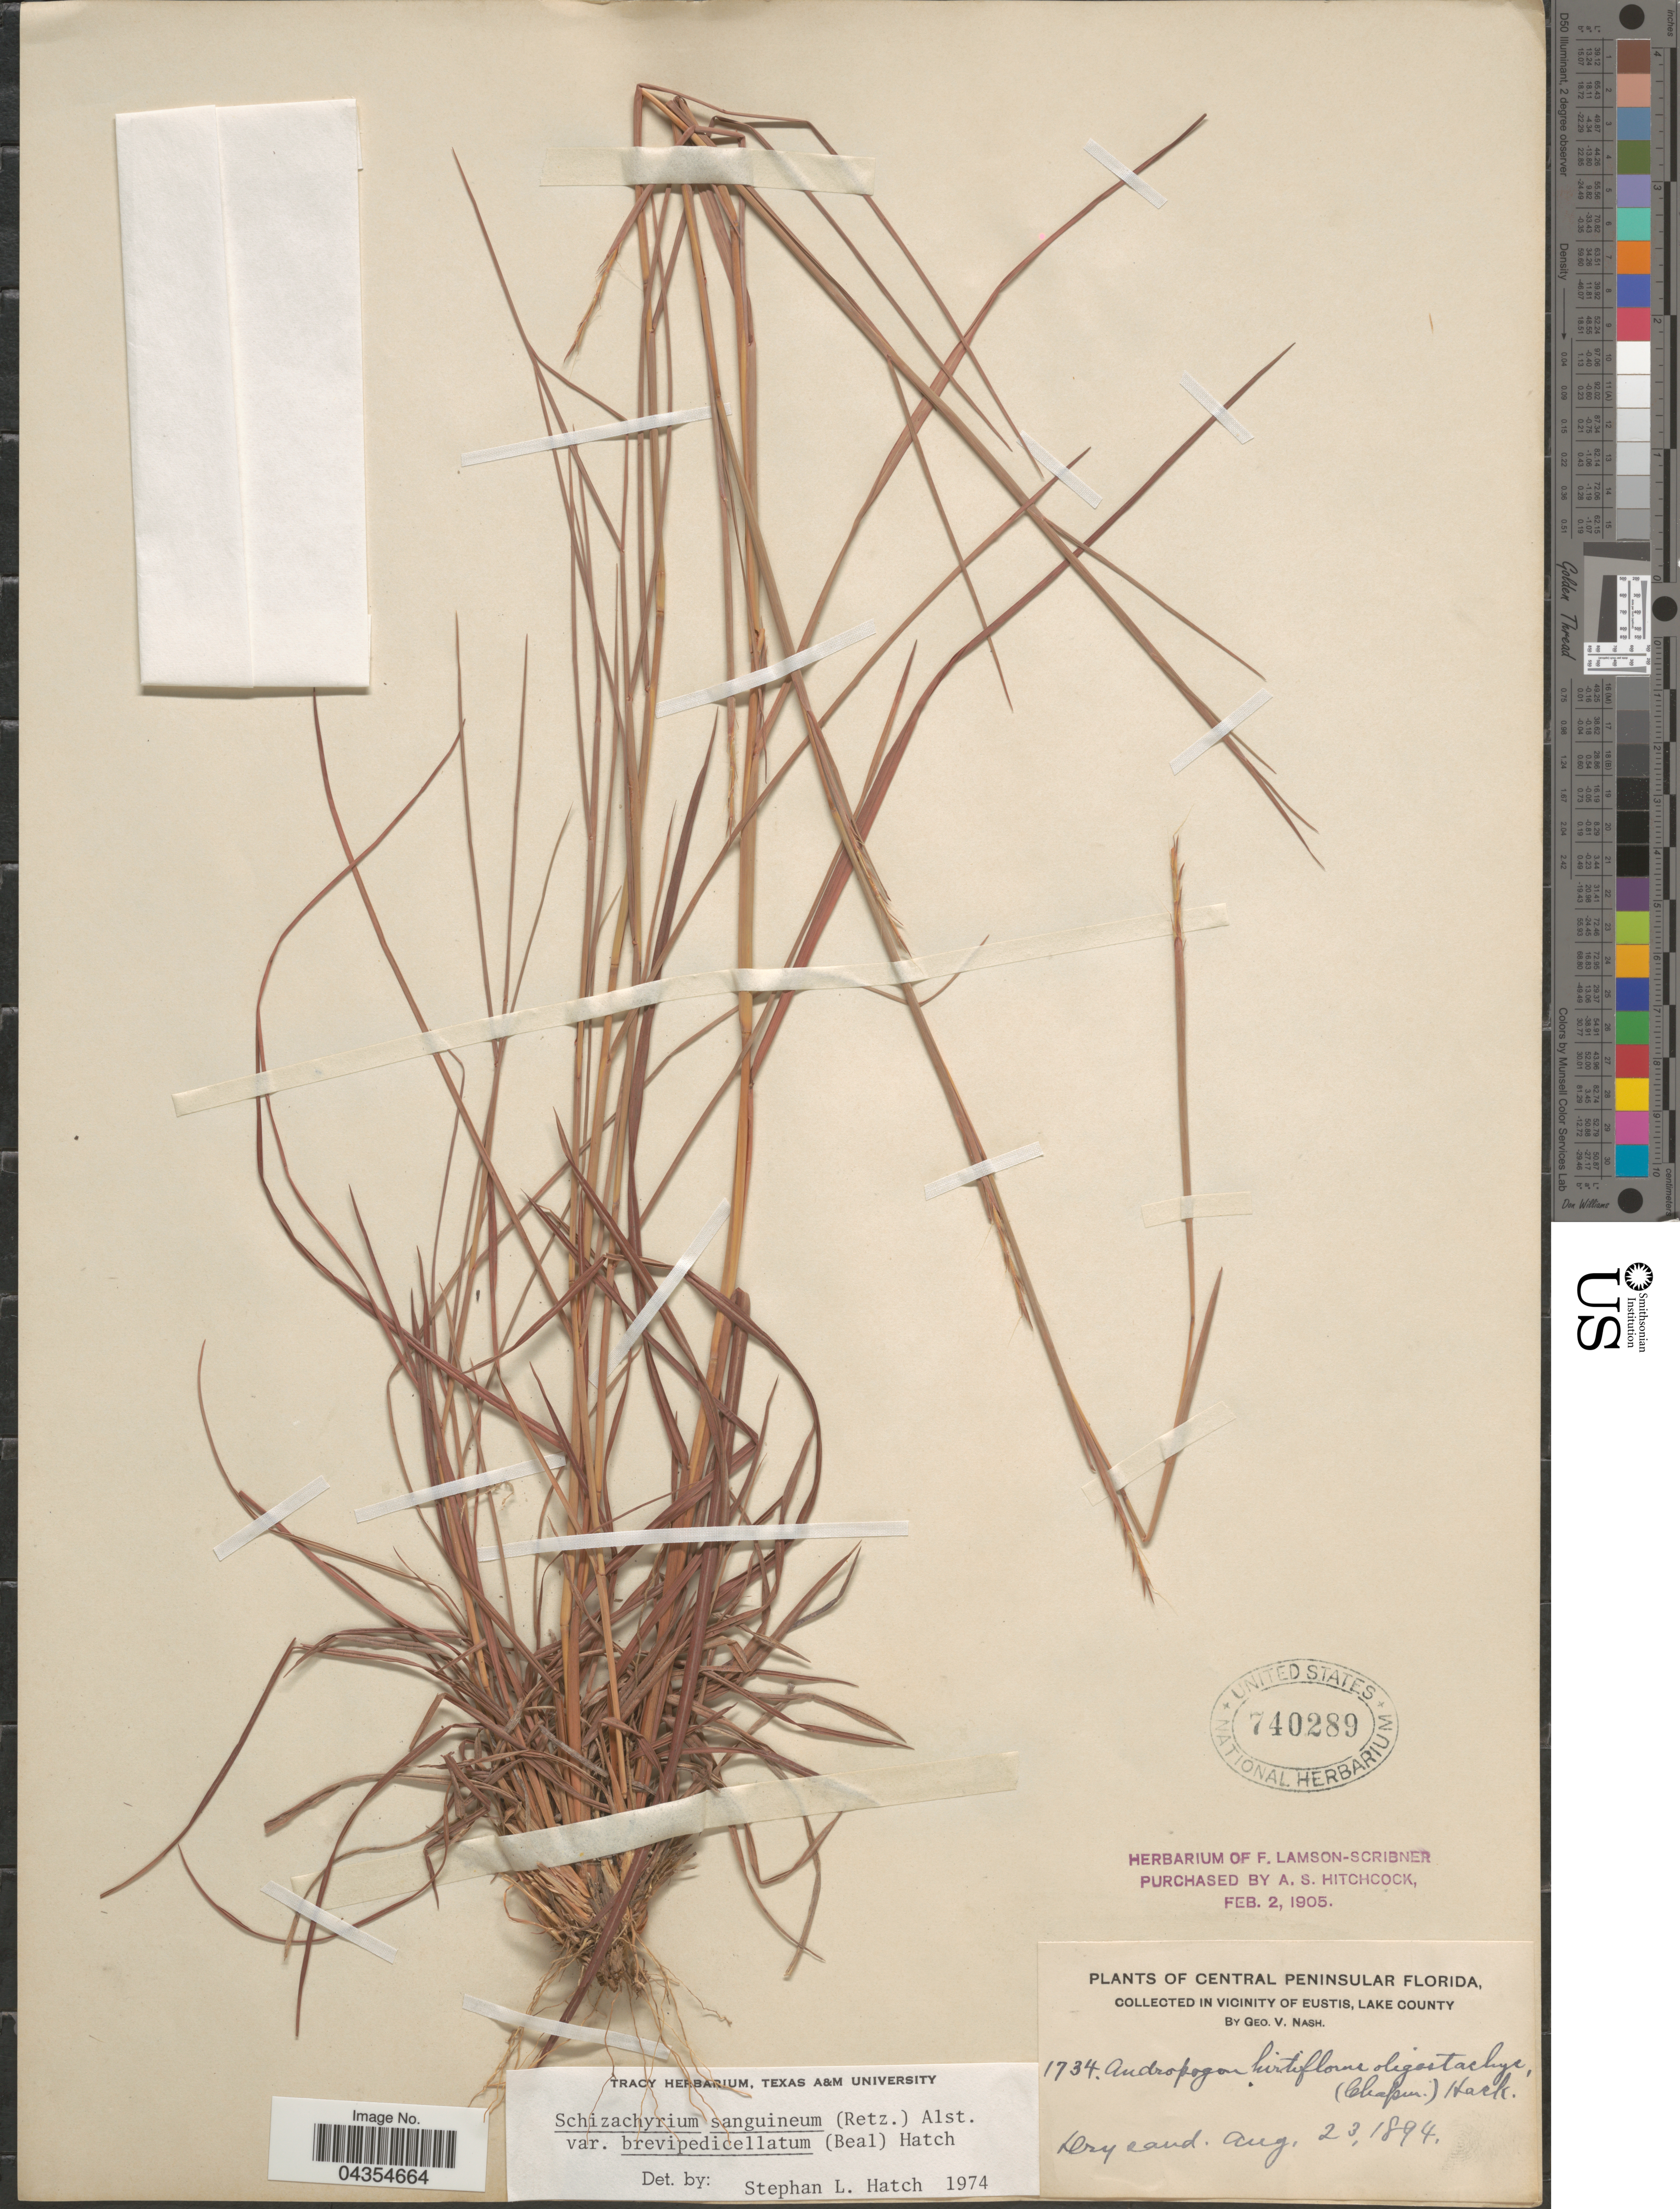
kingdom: Plantae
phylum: Tracheophyta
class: Liliopsida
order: Poales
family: Poaceae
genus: Schizachyrium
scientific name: Schizachyrium sanguineum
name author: (Retz.) Alston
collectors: G. V. Nash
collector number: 1734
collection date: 1894-08-23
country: United States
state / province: Florida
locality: Central Peninsular Florida, in vicinity of Eustis, Lake County.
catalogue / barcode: US 740289